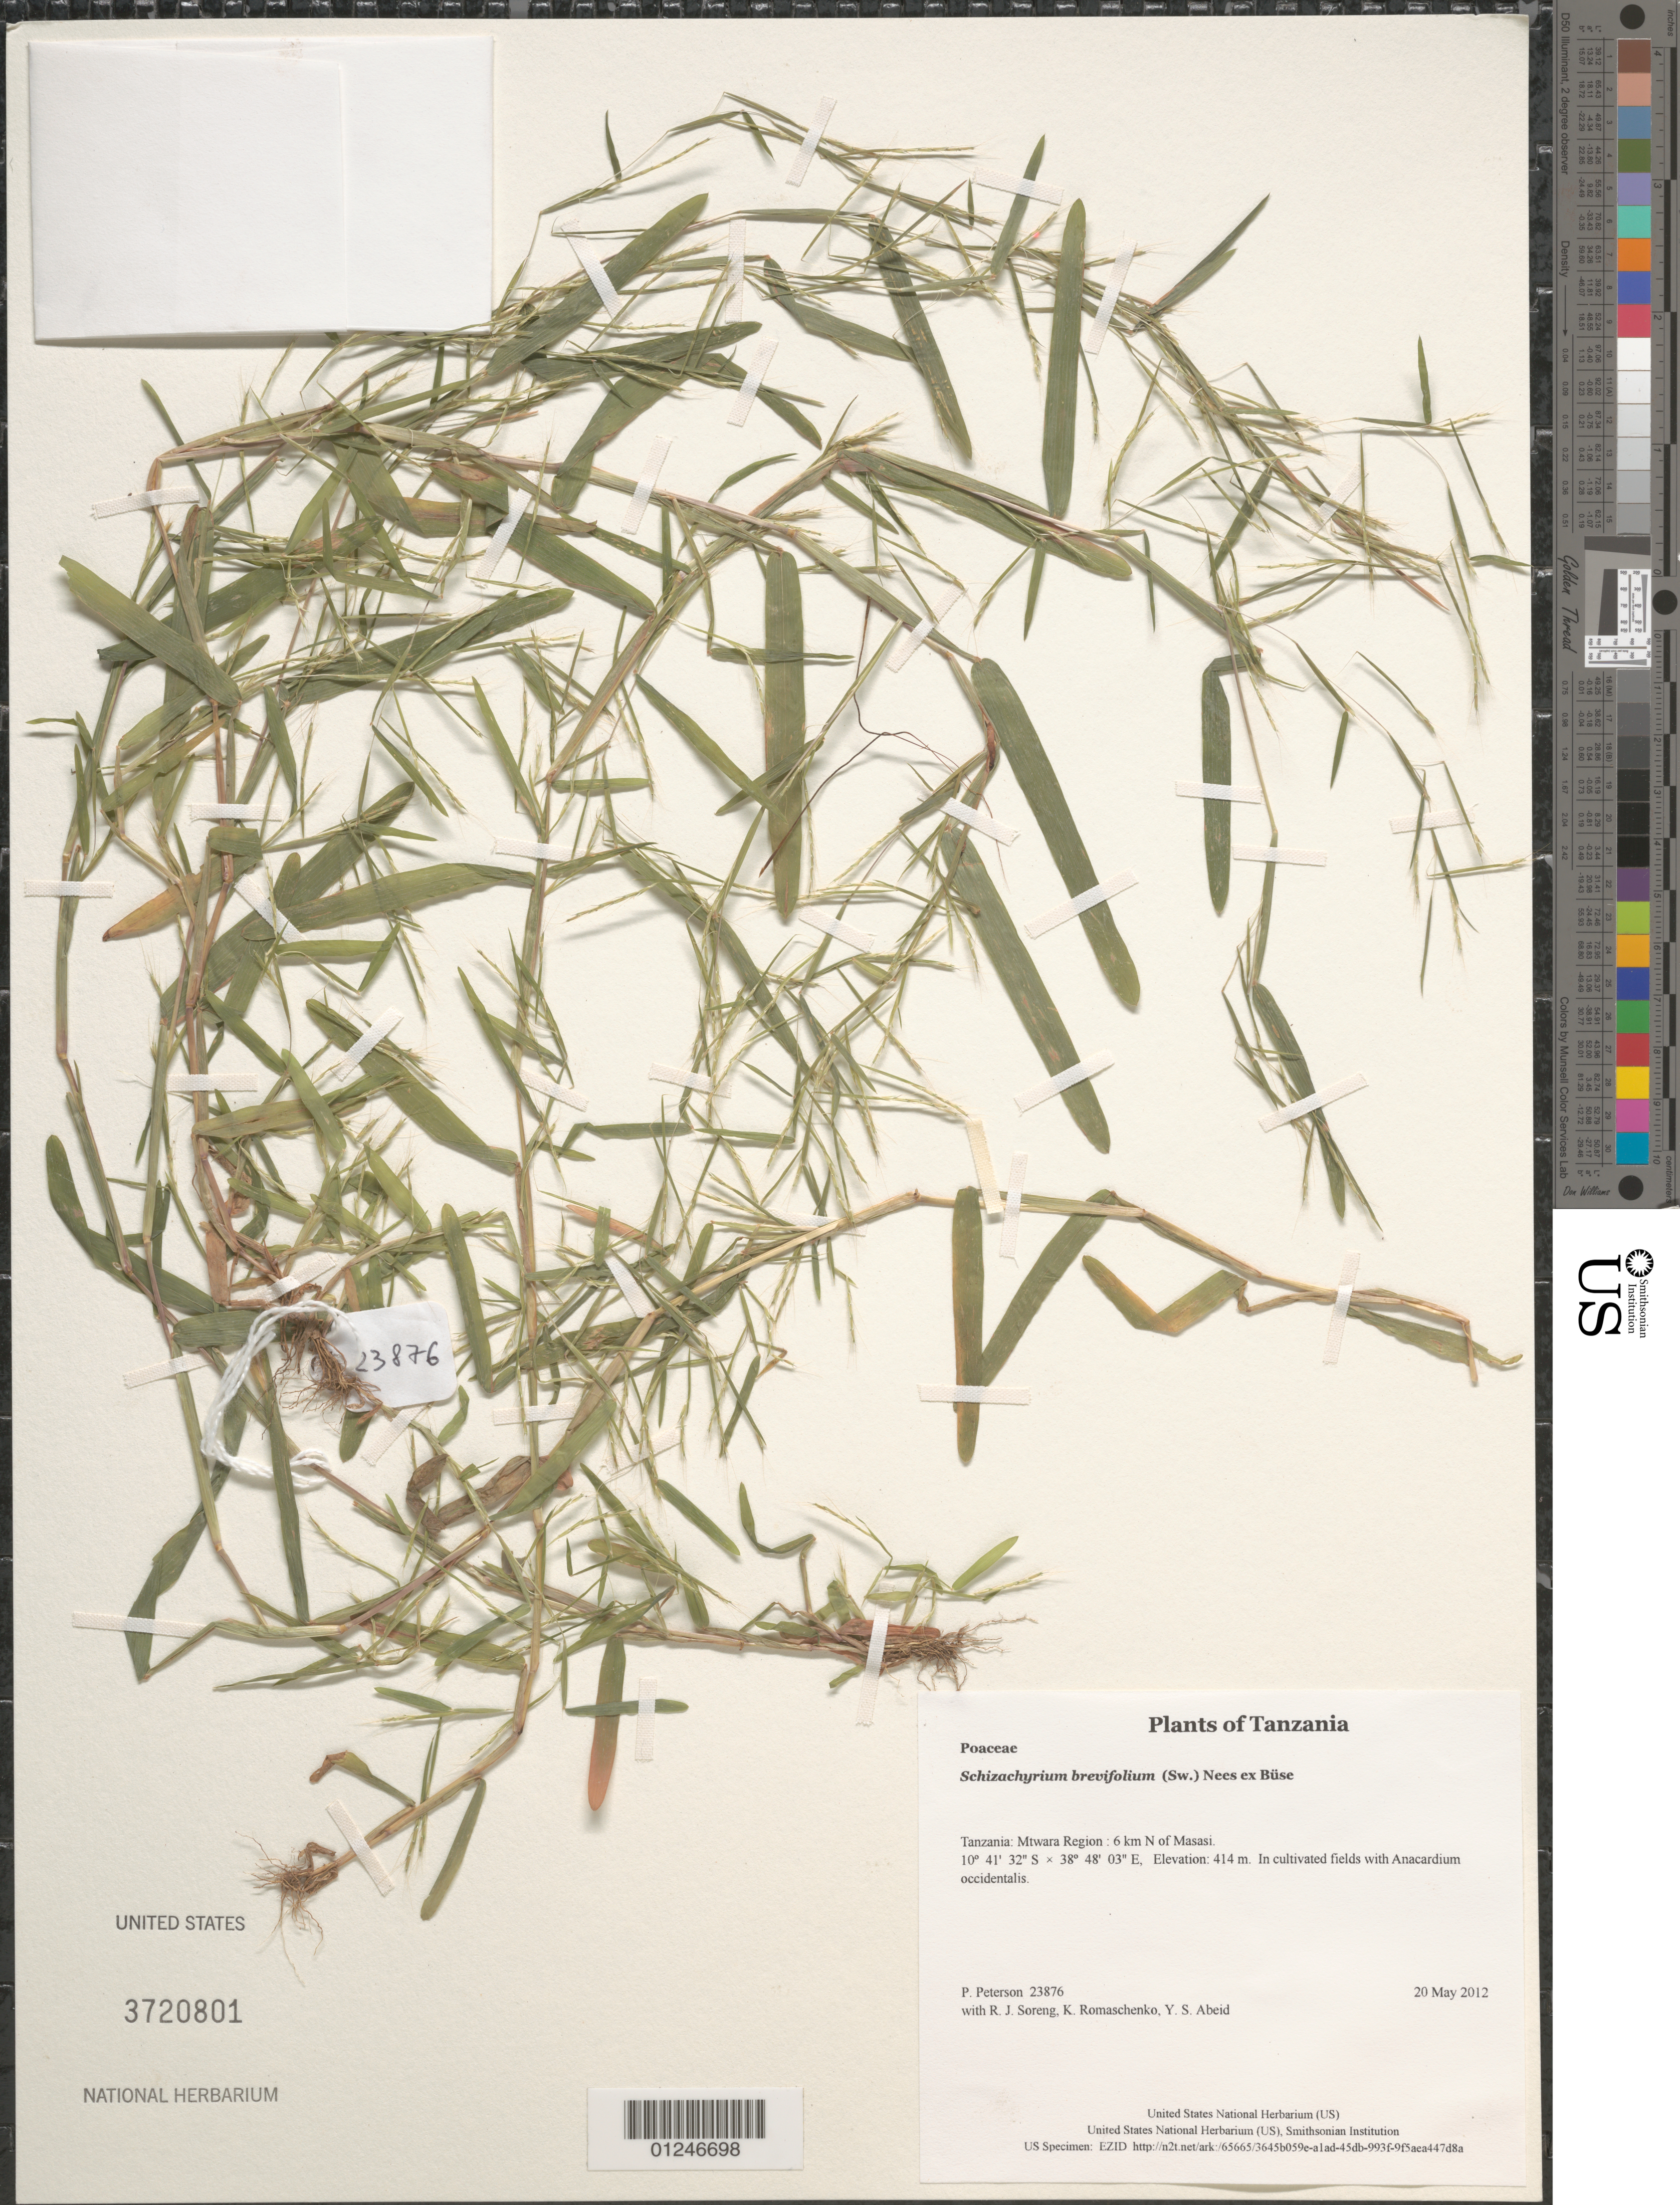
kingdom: Plantae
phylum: Tracheophyta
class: Liliopsida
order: Poales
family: Poaceae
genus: Schizachyrium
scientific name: Schizachyrium brevifolium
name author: (Sw.) Nees ex Büse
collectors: P. M. Peterson, R. J. Soreng, K. Romaschenko & Y. Abeid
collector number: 23876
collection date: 2012-05-20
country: Tanzania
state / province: Mtwara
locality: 6 km N of Masasi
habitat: In cultivated fields with Anacardium occidentalis.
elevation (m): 414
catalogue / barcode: US 3720801